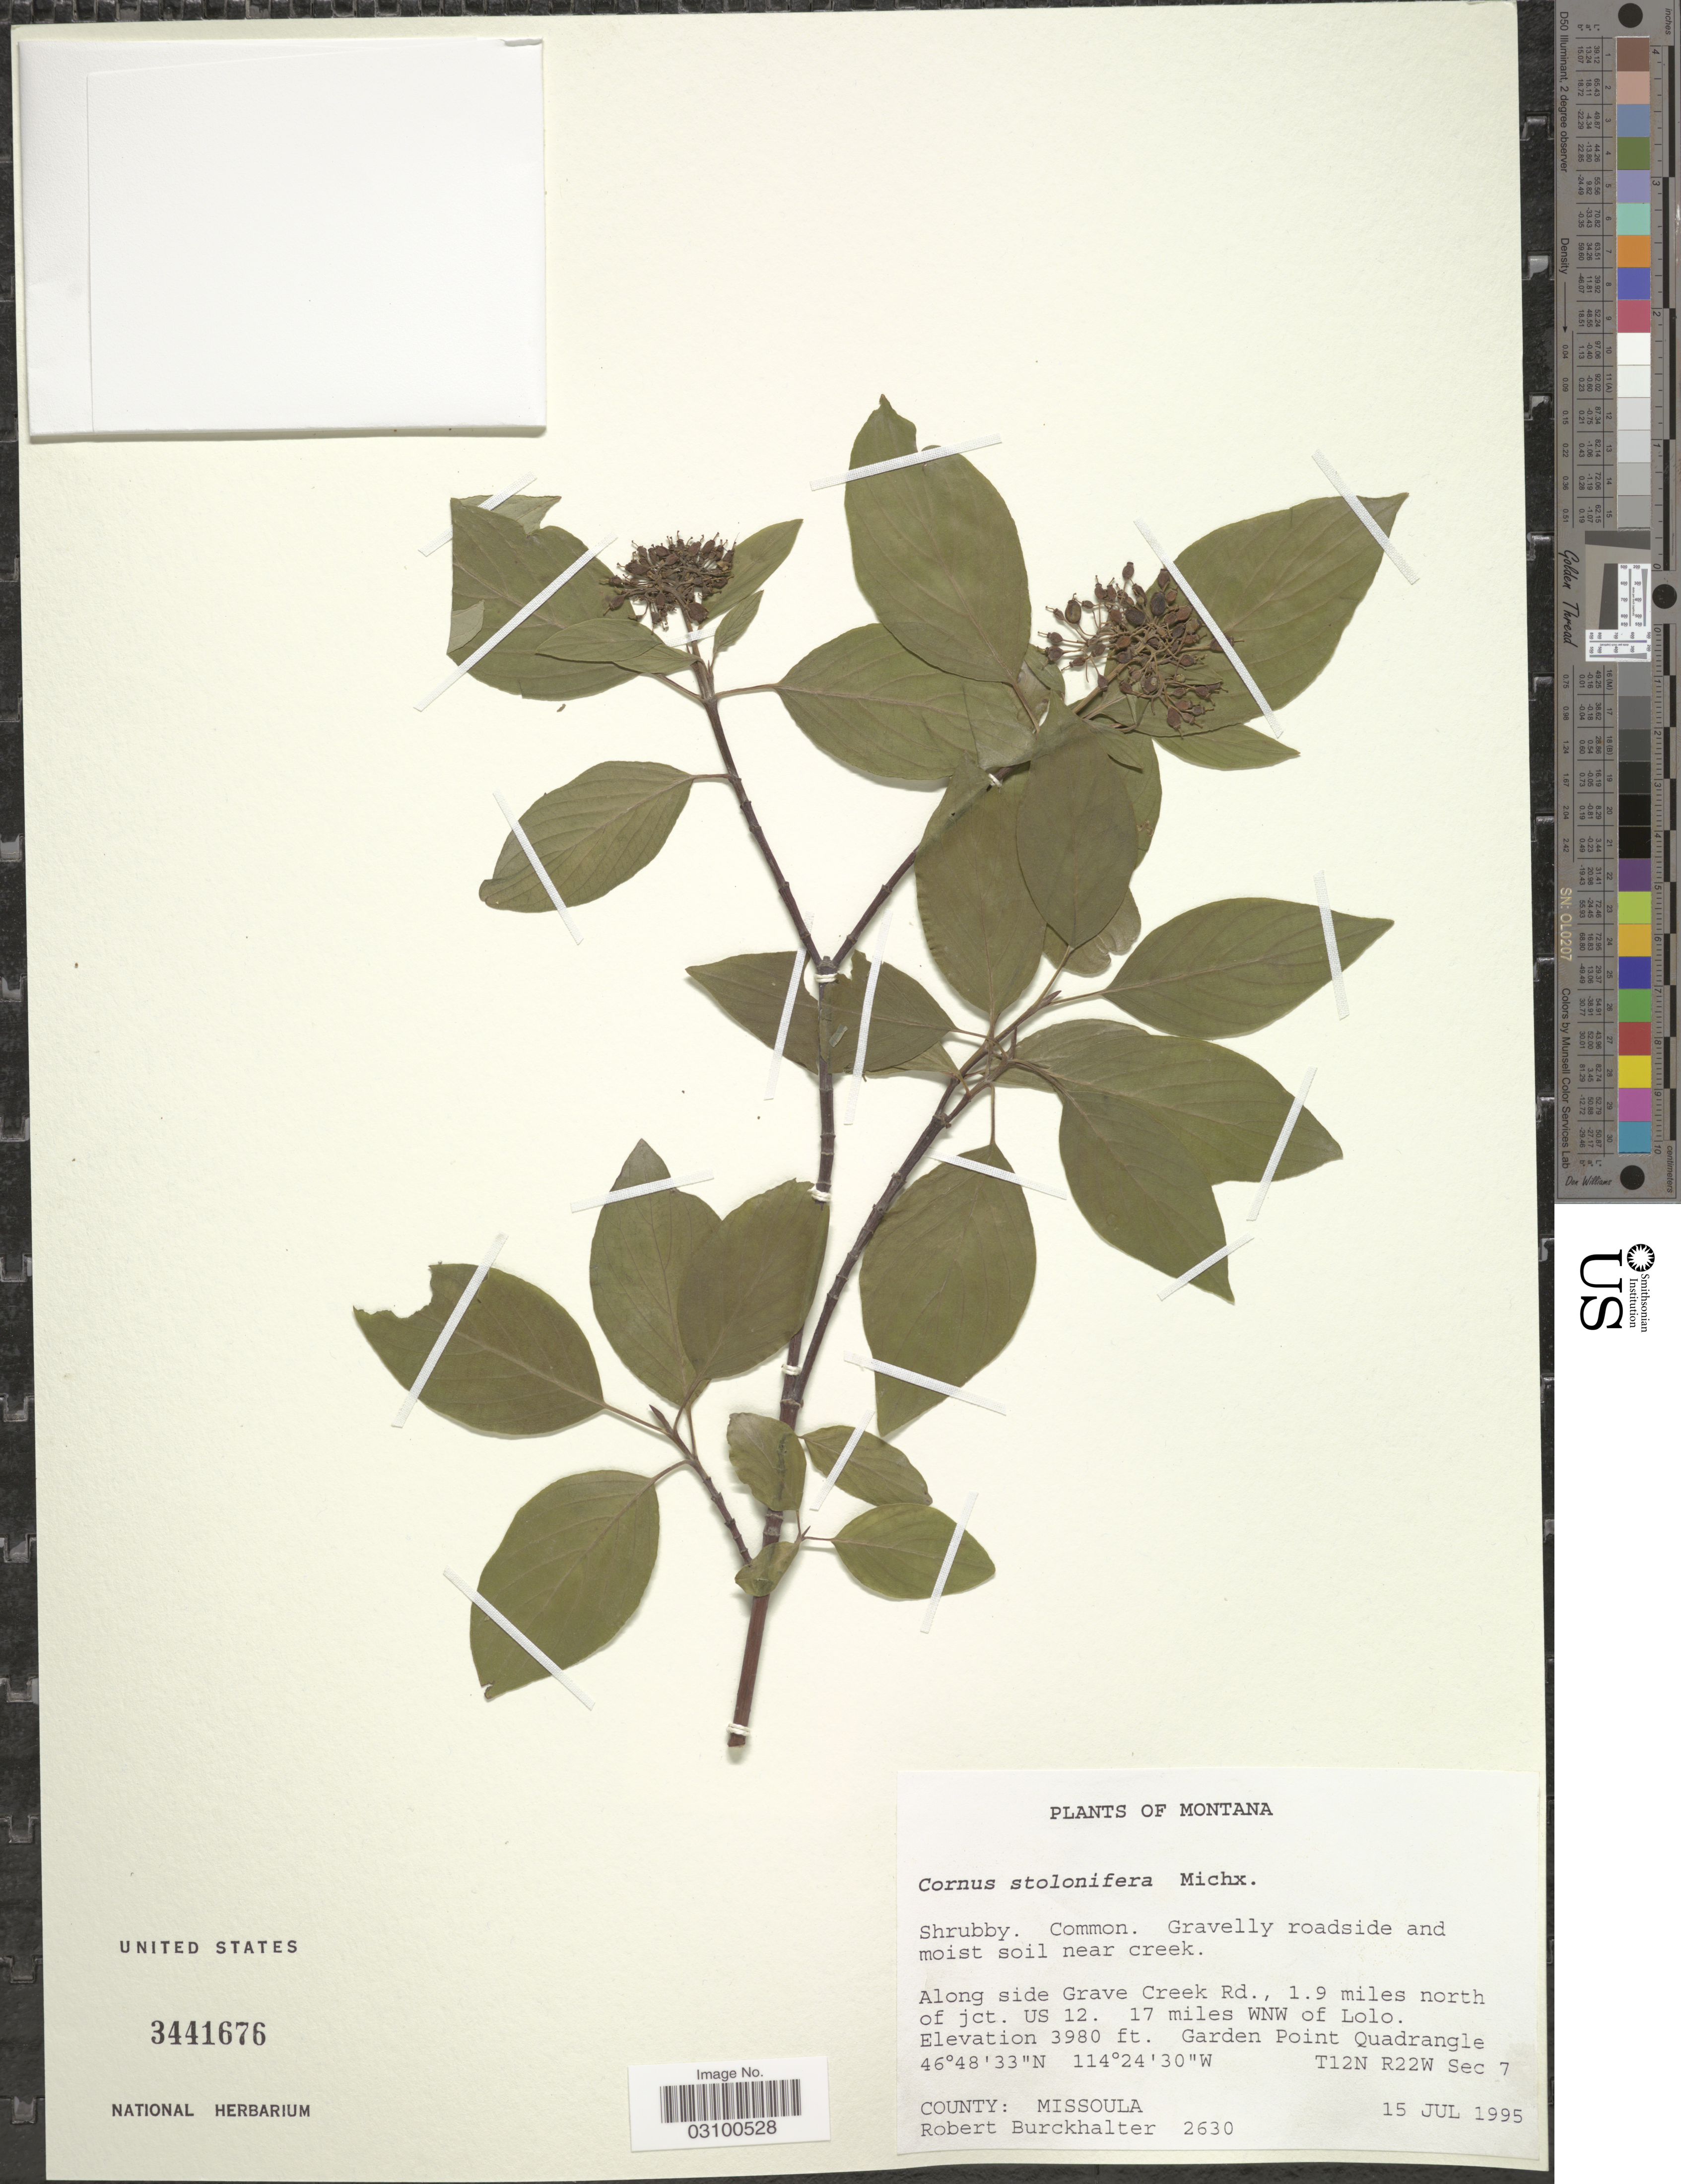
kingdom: Plantae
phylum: Tracheophyta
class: Magnoliopsida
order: Cornales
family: Cornaceae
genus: Cornus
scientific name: Cornus sericea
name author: L.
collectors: R. Burckhalter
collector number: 2630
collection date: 1995-07-15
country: United States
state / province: Montana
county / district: Missoula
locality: Along side Grave Creek Rd., 1.9 miles north of jct. US 12. 17 miles WNW of Lolo. Garden Point Quadrangle T12N R22W Sec 7.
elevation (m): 1213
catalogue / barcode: US 3441676